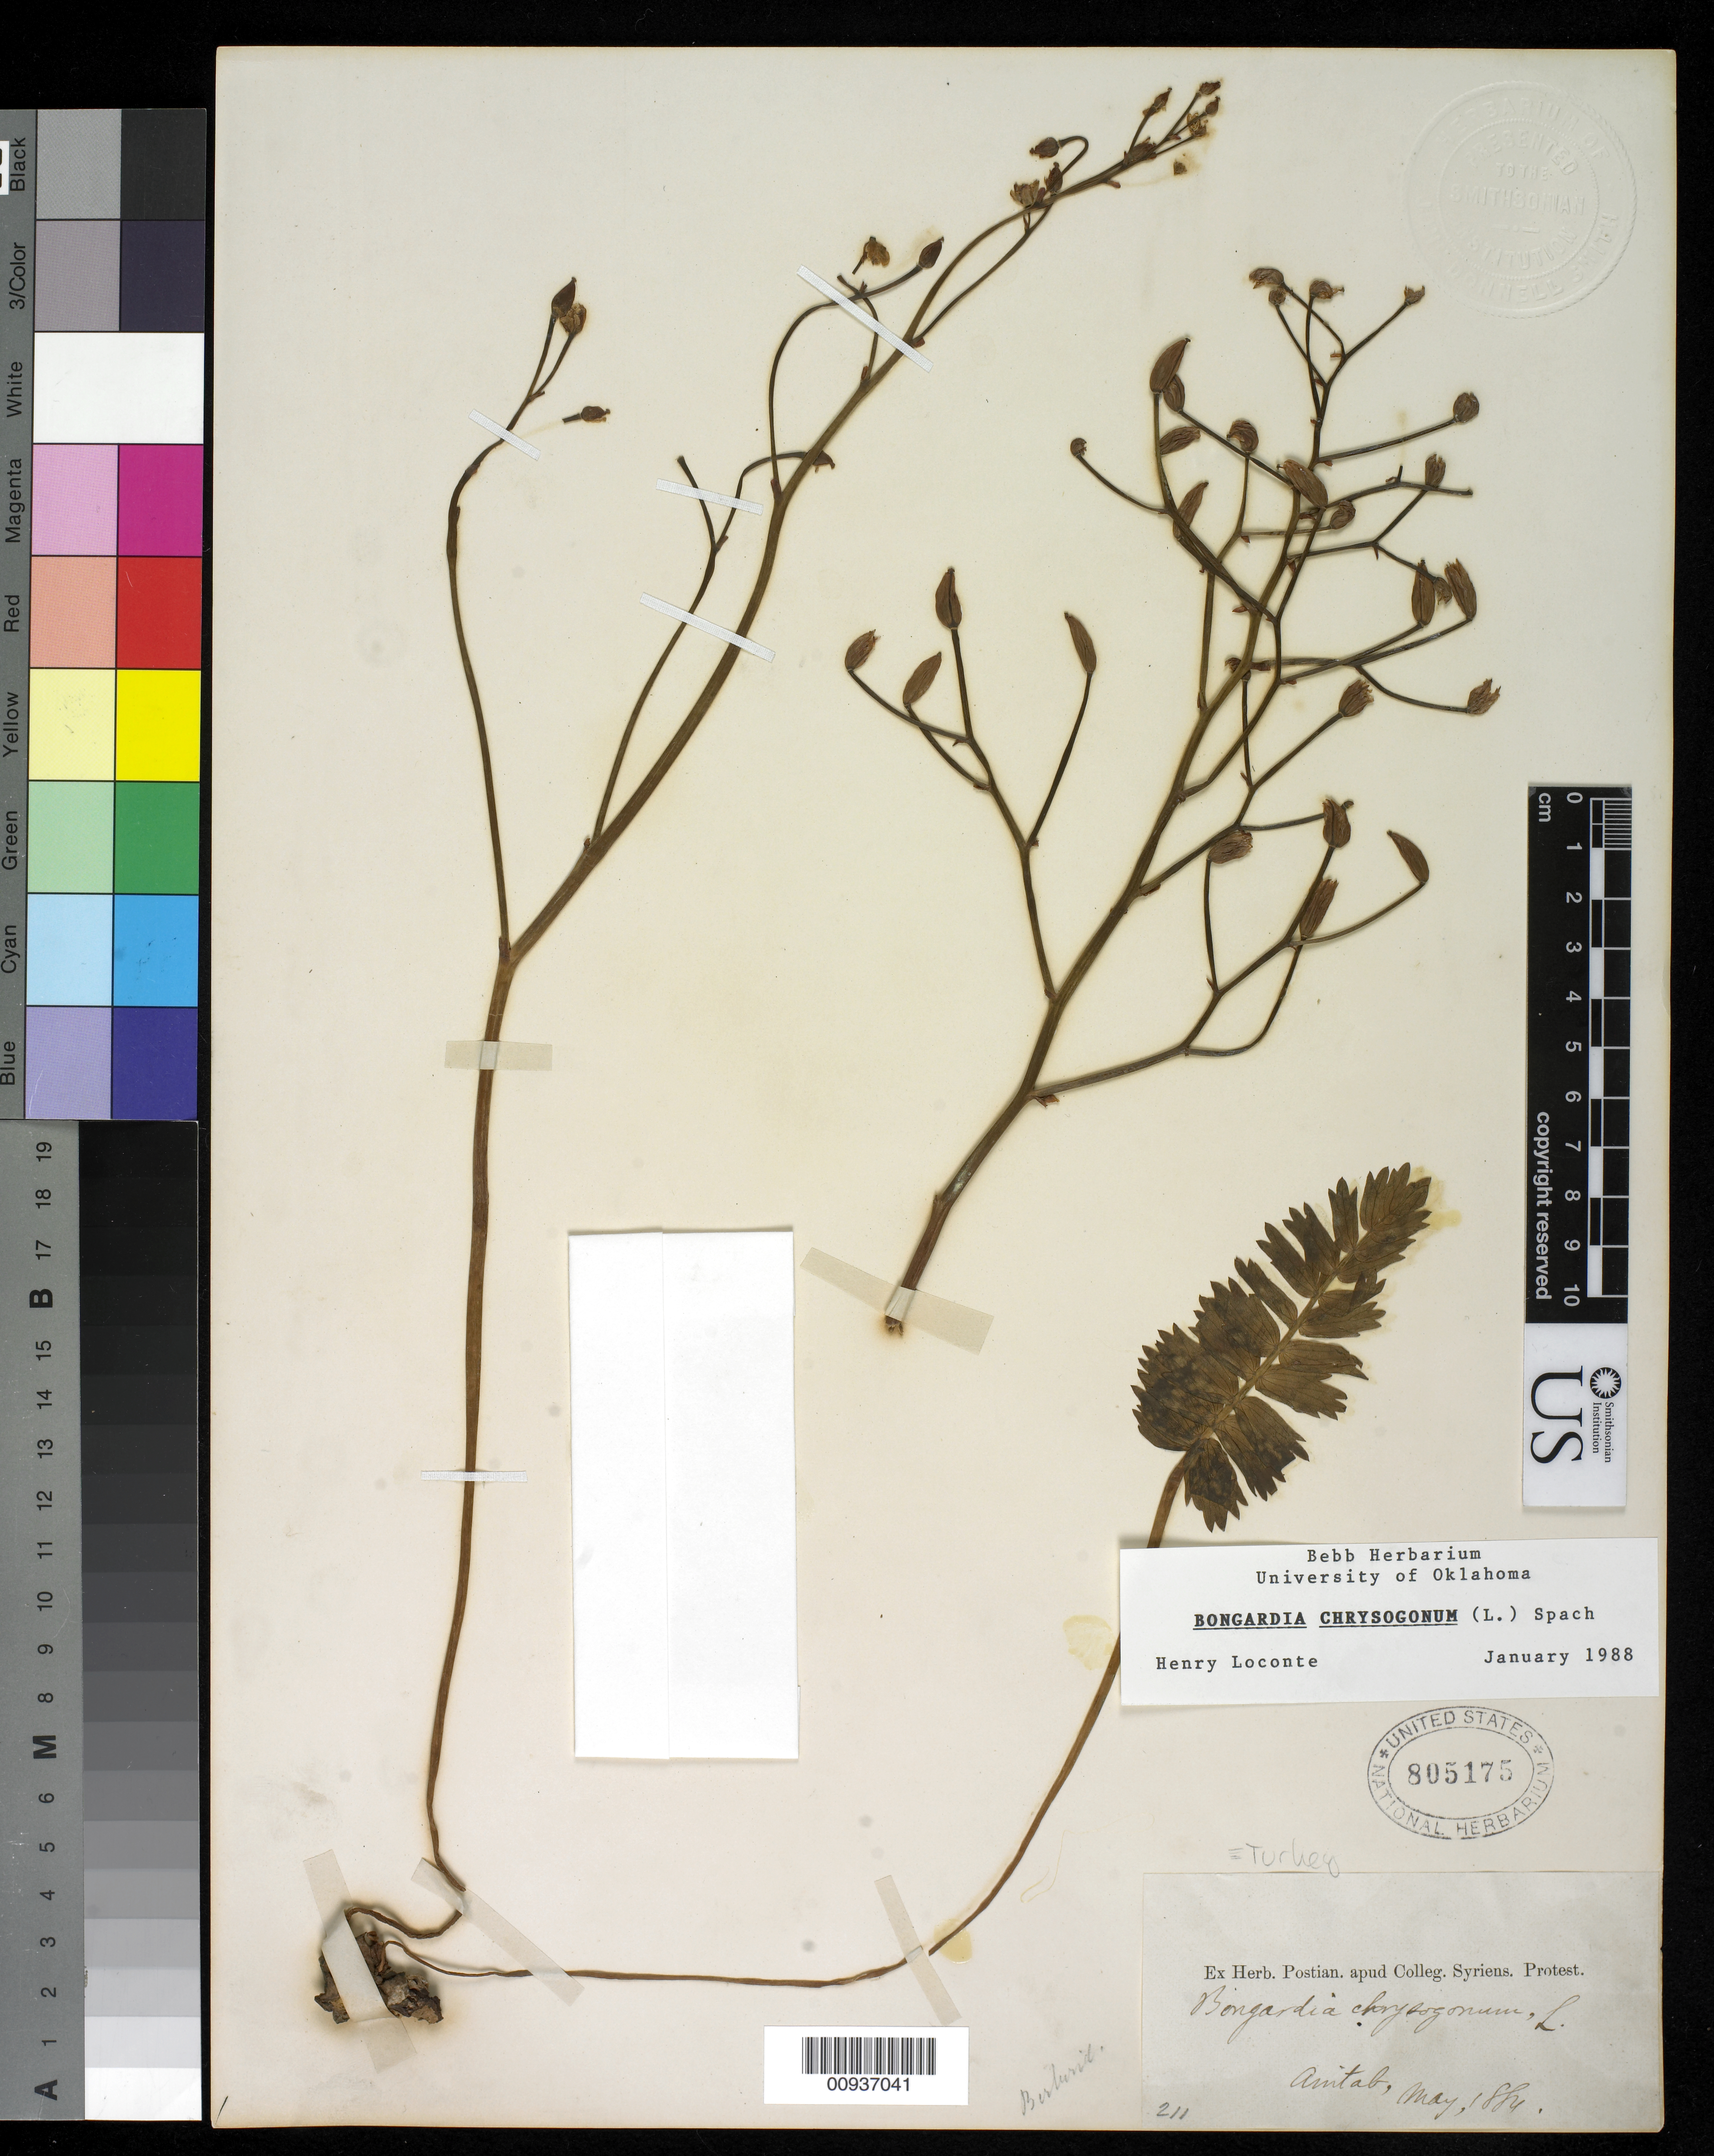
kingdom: Plantae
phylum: Tracheophyta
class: Magnoliopsida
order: Ranunculales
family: Berberidaceae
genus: Leontice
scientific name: Leontice chrysogonum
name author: L.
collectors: -. Postian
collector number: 211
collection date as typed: May 1884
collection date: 1884-05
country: Turkey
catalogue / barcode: US 805175